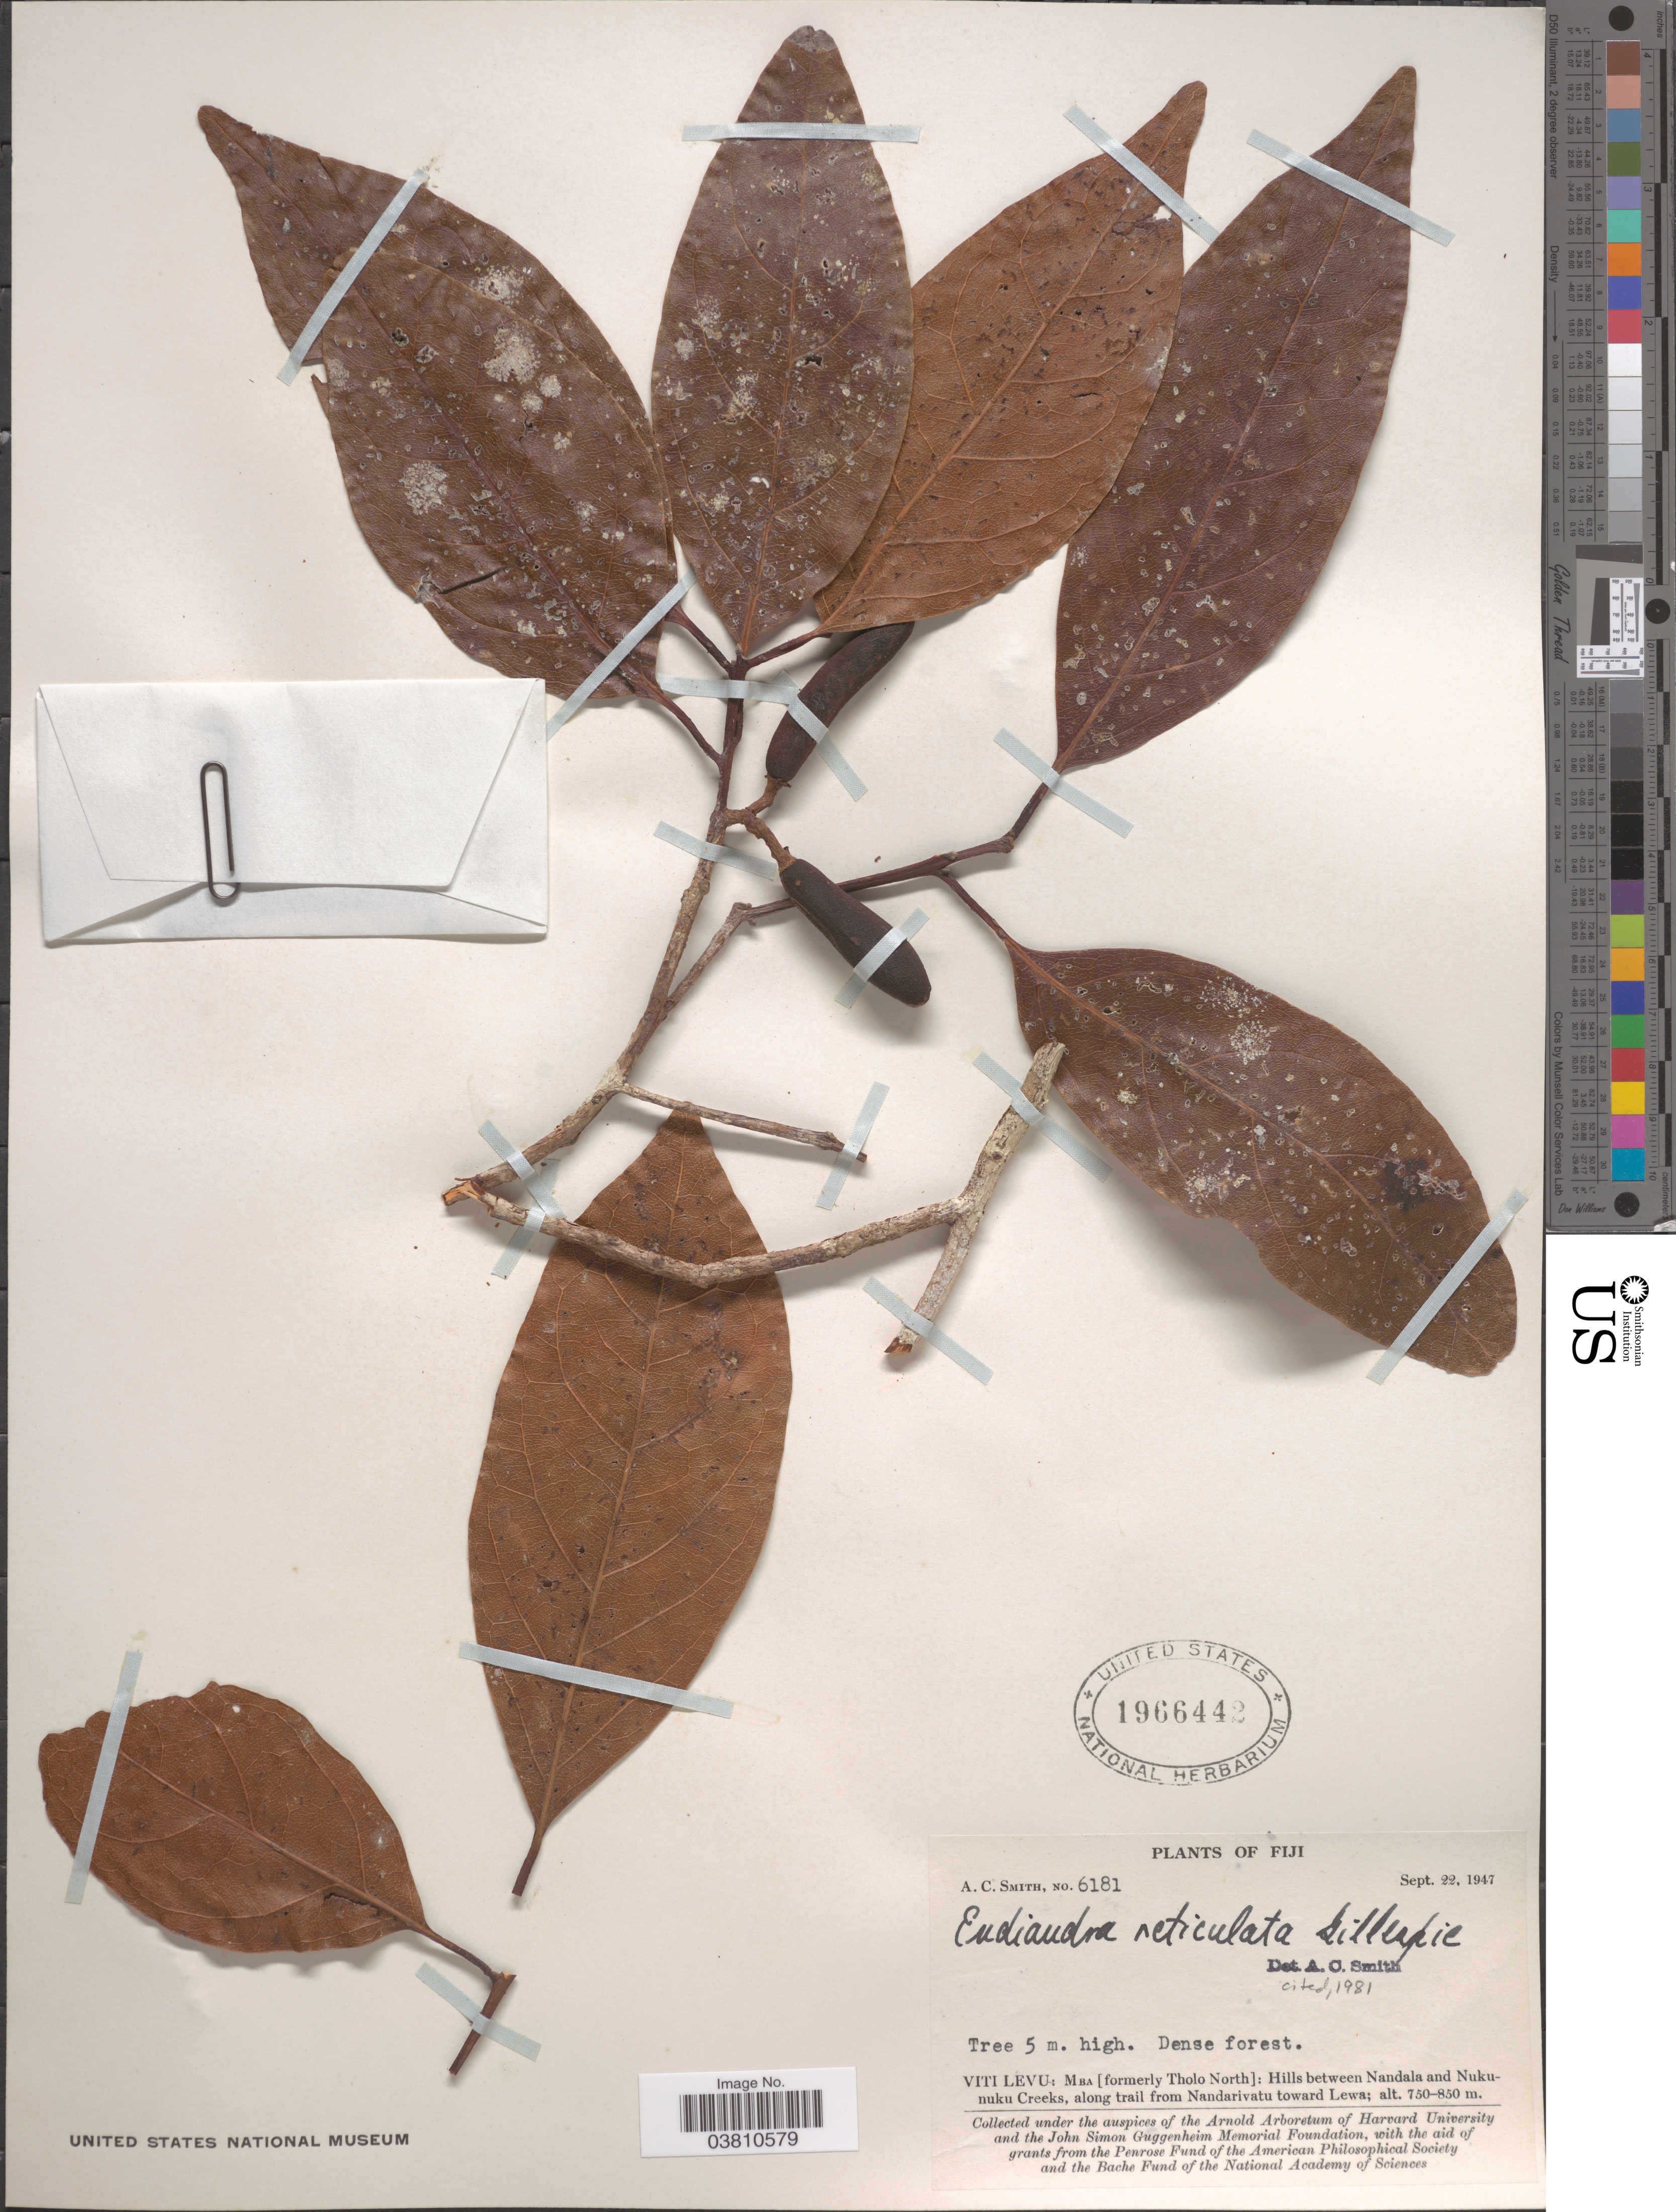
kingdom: Plantae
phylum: Tracheophyta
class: Magnoliopsida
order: Laurales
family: Lauraceae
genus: Endiandra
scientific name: Endiandra reticulata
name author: C.T. White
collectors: A. C. Smith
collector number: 6181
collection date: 1947-09-22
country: Fiji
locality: Viti Levu: Mba [formerly Tholo North]: Hills between Nandala and Nukunuku Creeks, along trail from Nandarivatu toward Lewa.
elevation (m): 750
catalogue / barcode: US 1966442